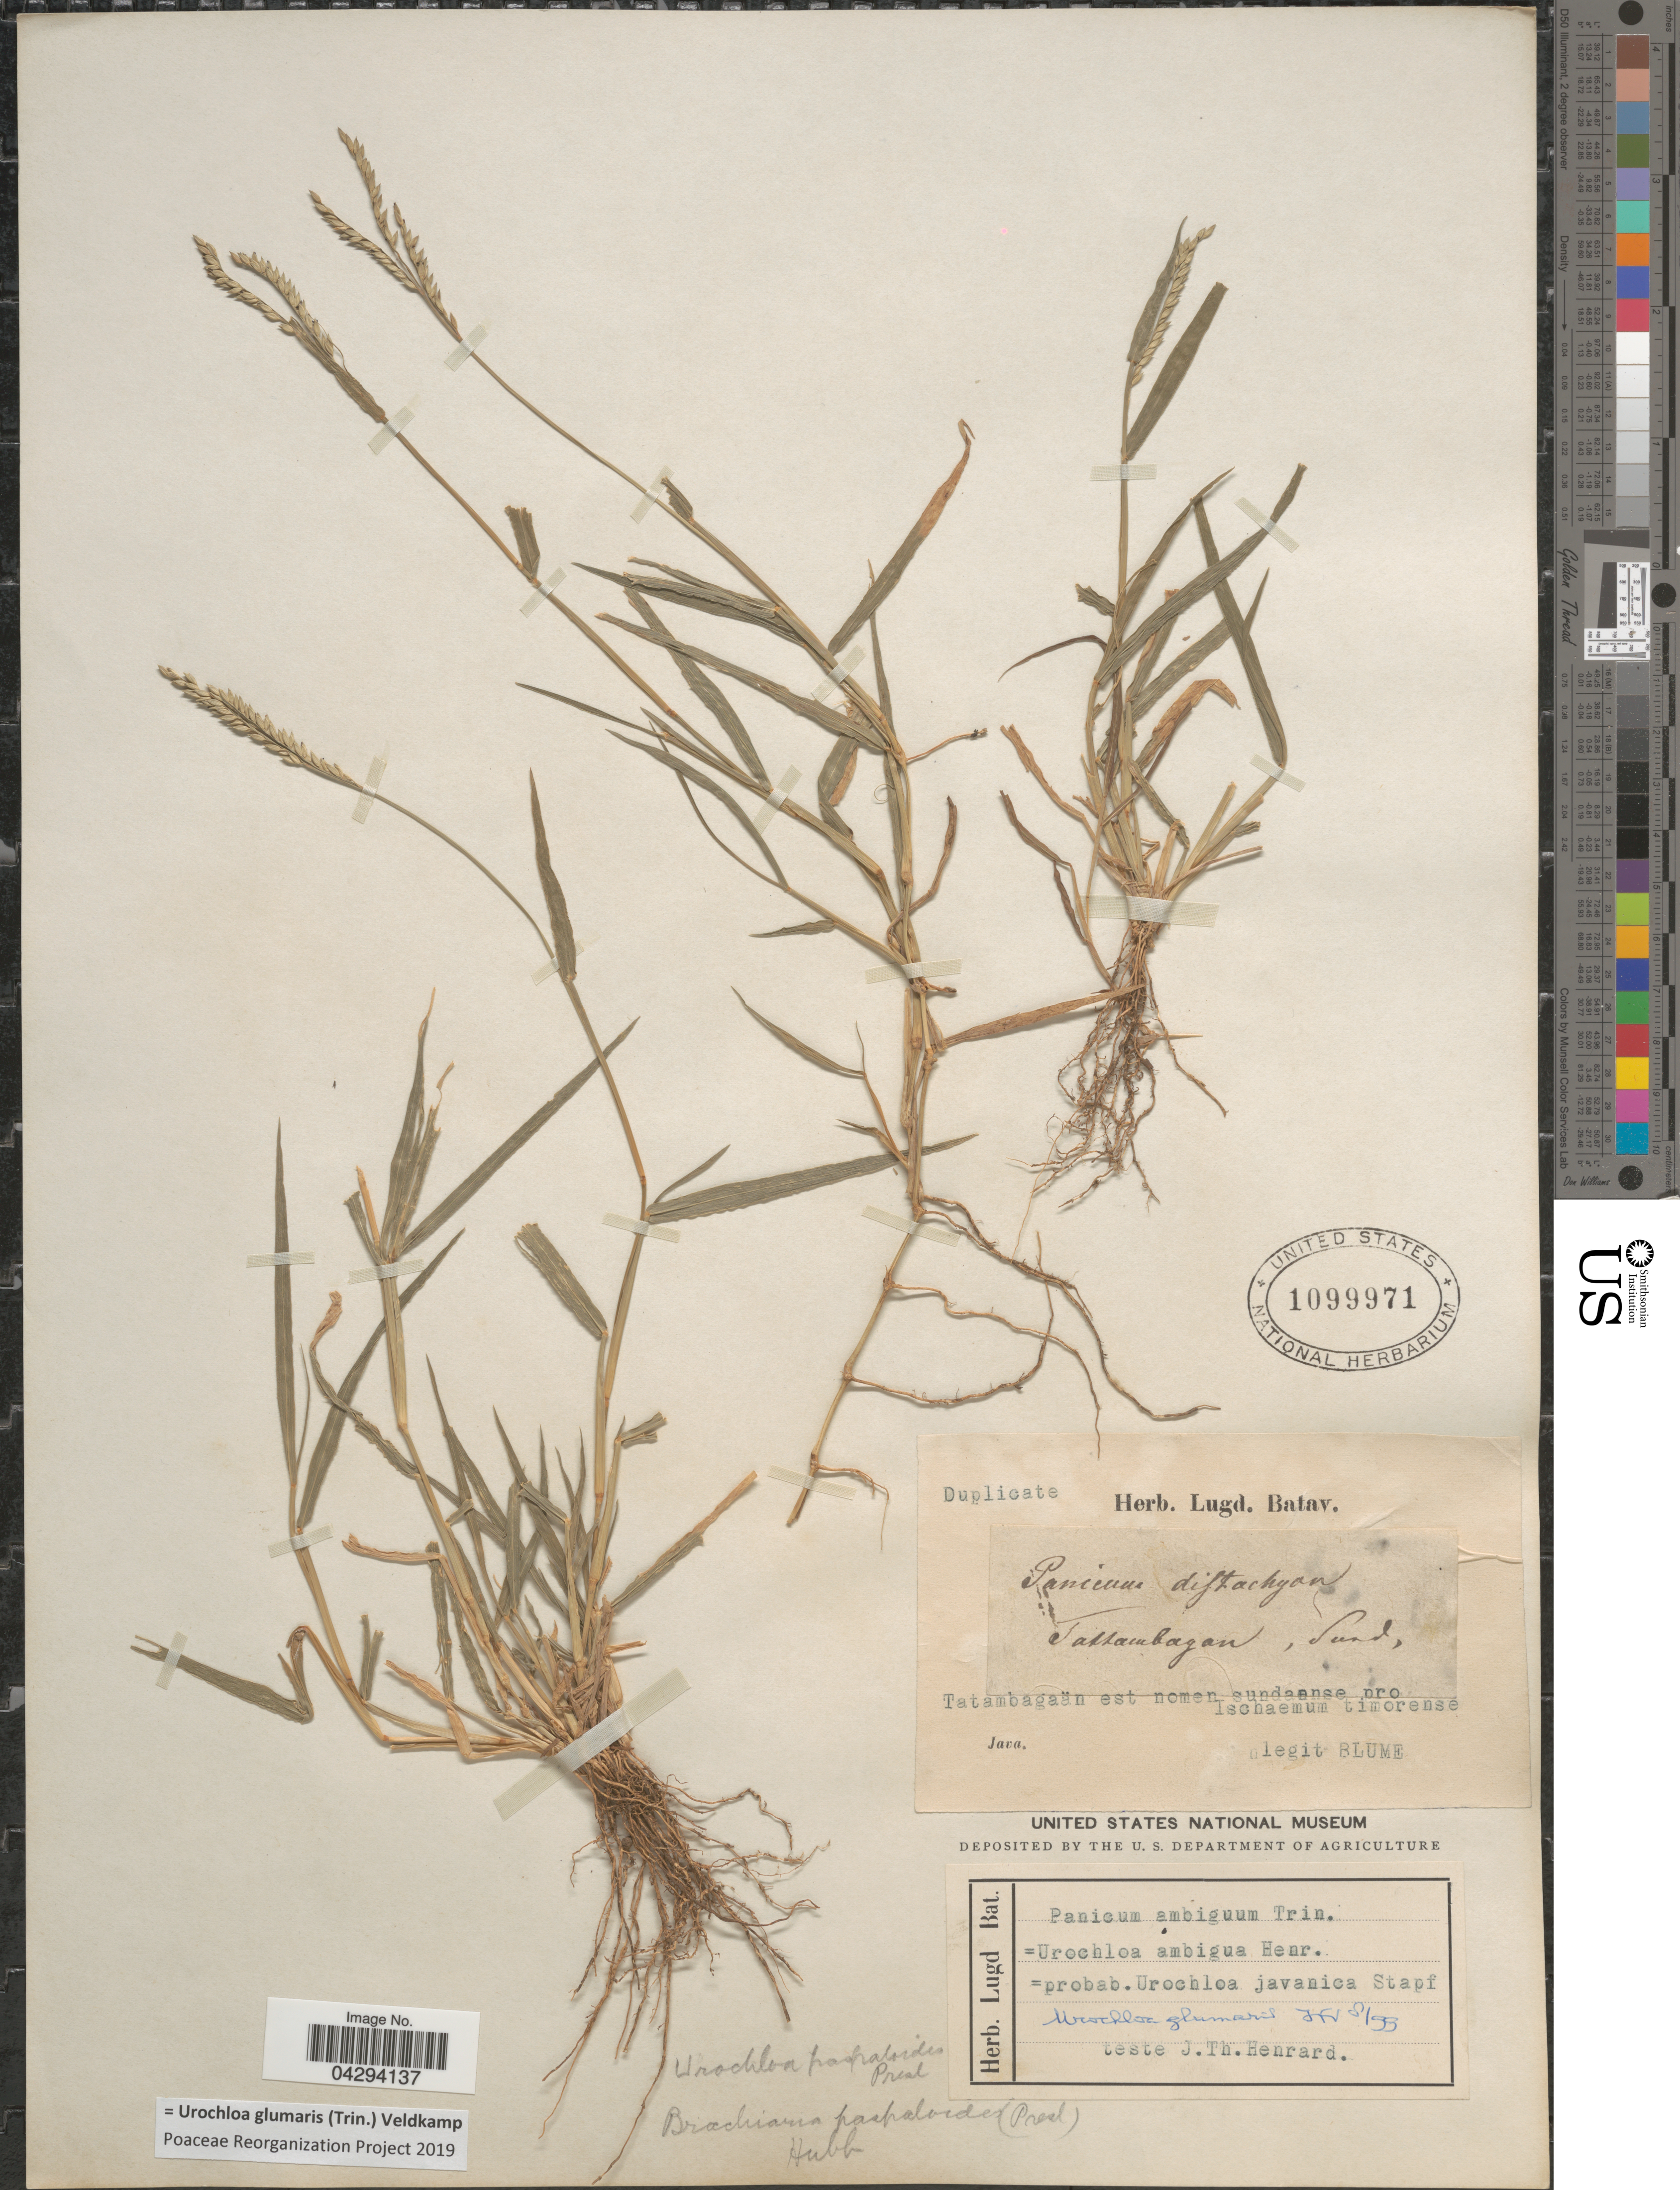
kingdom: Plantae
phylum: Tracheophyta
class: Liliopsida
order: Poales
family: Poaceae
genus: Urochloa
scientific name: Urochloa glumaris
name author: (Trin.) Veldkamp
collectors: -. Blume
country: Indonesia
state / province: Java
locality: Tattambagan, Sund [interpreted]. tatambagaän est nomen sundaanse por Ischaemum timorense.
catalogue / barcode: US 1099971